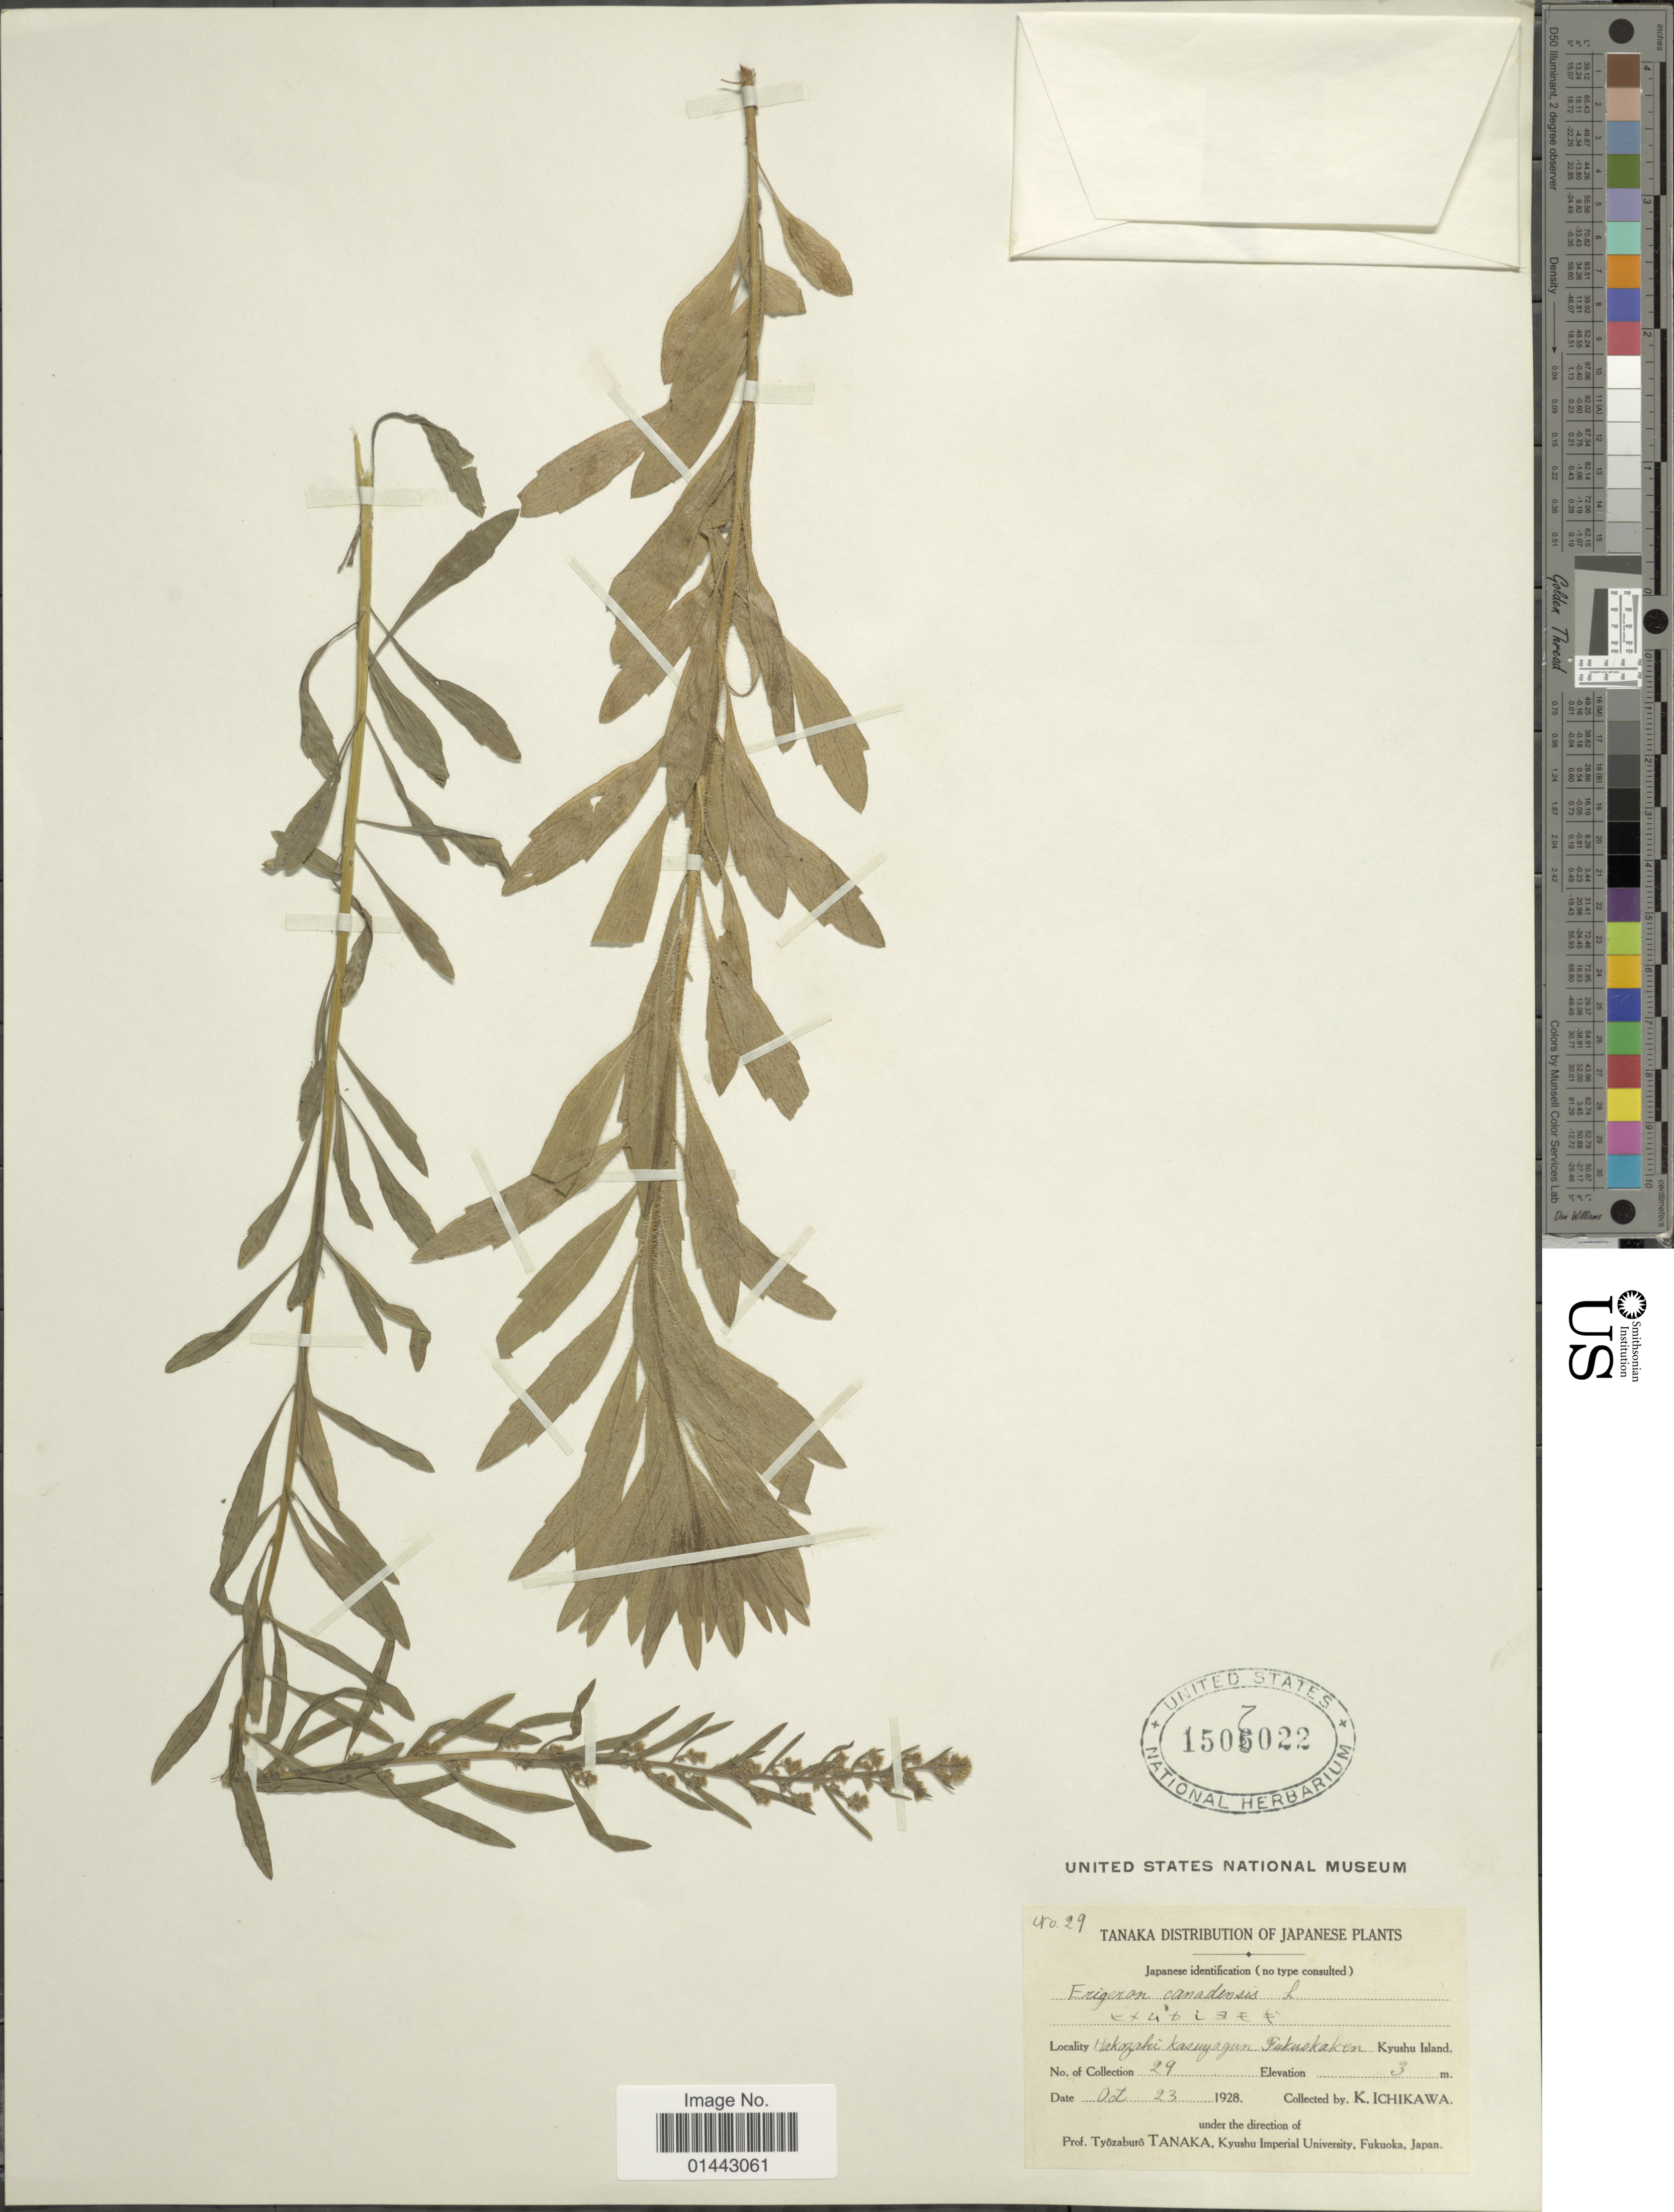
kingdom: Plantae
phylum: Tracheophyta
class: Magnoliopsida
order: Asterales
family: Asteraceae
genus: Erigeron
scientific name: Erigeron canadensis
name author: L.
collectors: K. Ichikawa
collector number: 29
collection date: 1928-10-23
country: Japan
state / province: Hukuoka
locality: Kyushu Island, Hakozaki, Kasuya-gun, Fukuoka-ken.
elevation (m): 3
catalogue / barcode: US 1507022